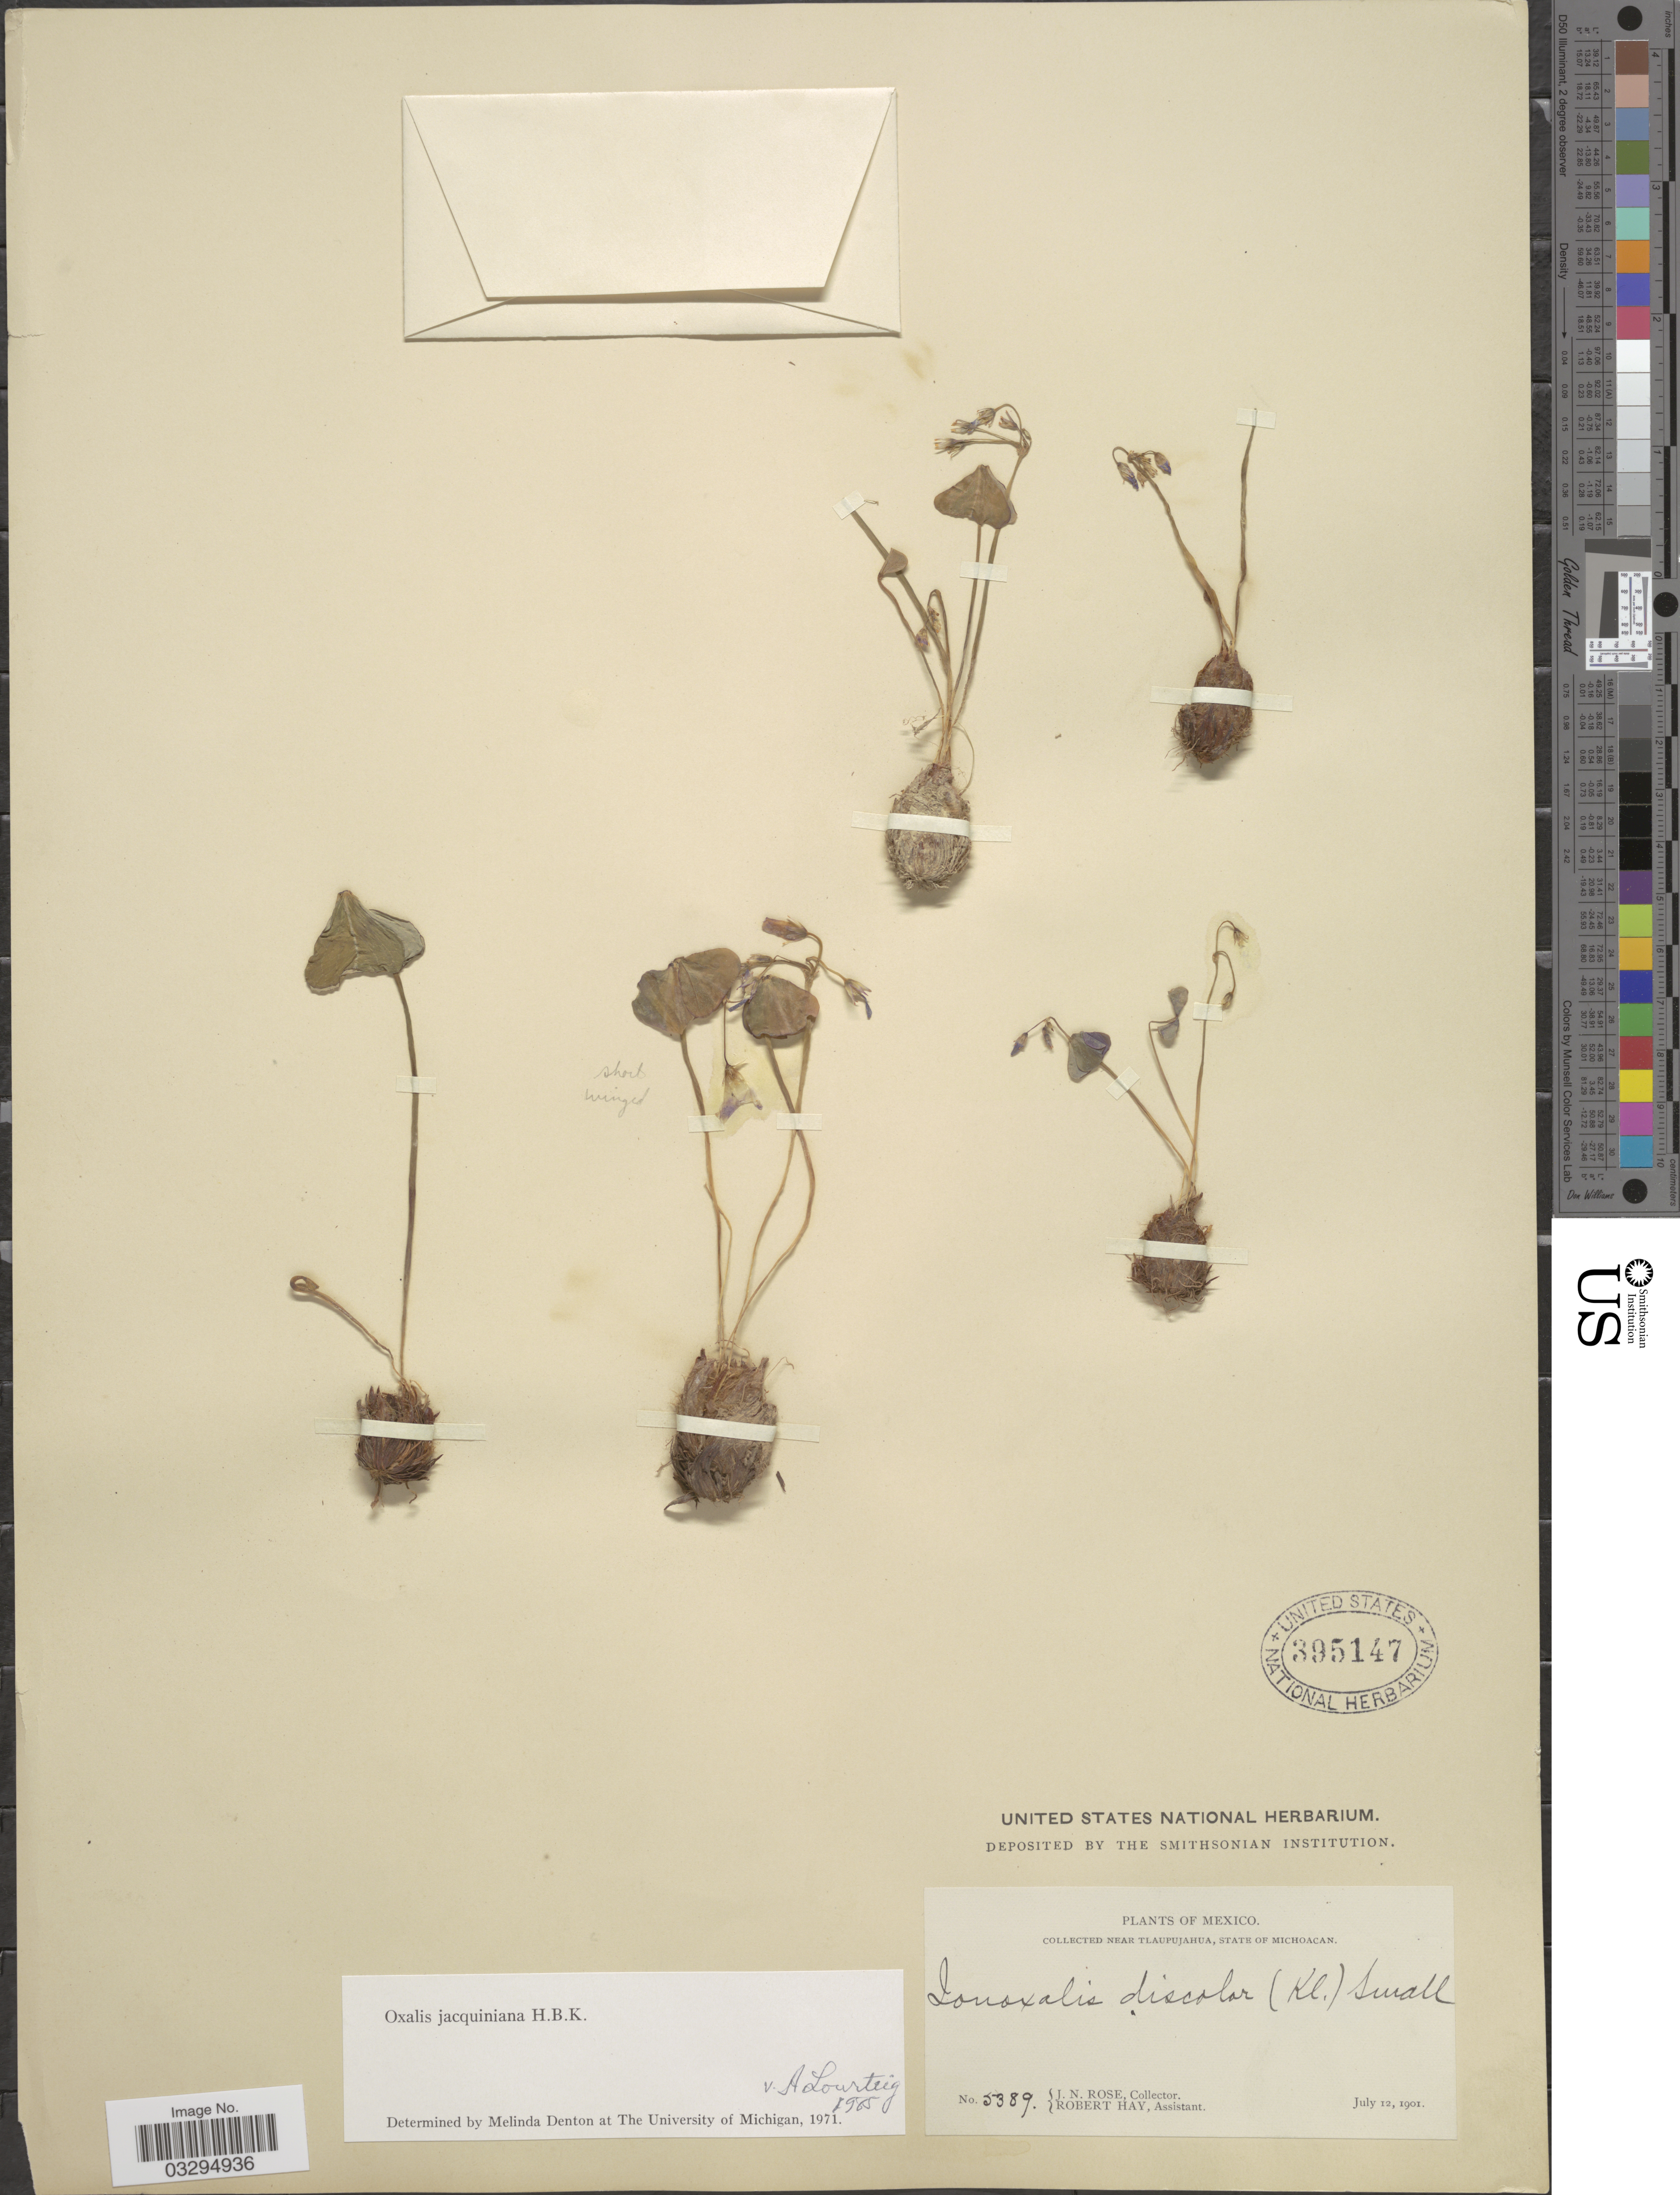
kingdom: Plantae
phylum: Tracheophyta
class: Magnoliopsida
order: Oxalidales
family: Oxalidaceae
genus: Oxalis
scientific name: Oxalis jacquiniana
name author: Kunth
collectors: J. N. Rose & R. Hay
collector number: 5389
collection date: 1901-07-12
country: Mexico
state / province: Michoacán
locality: Near Tlaupujahua.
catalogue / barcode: US 395147